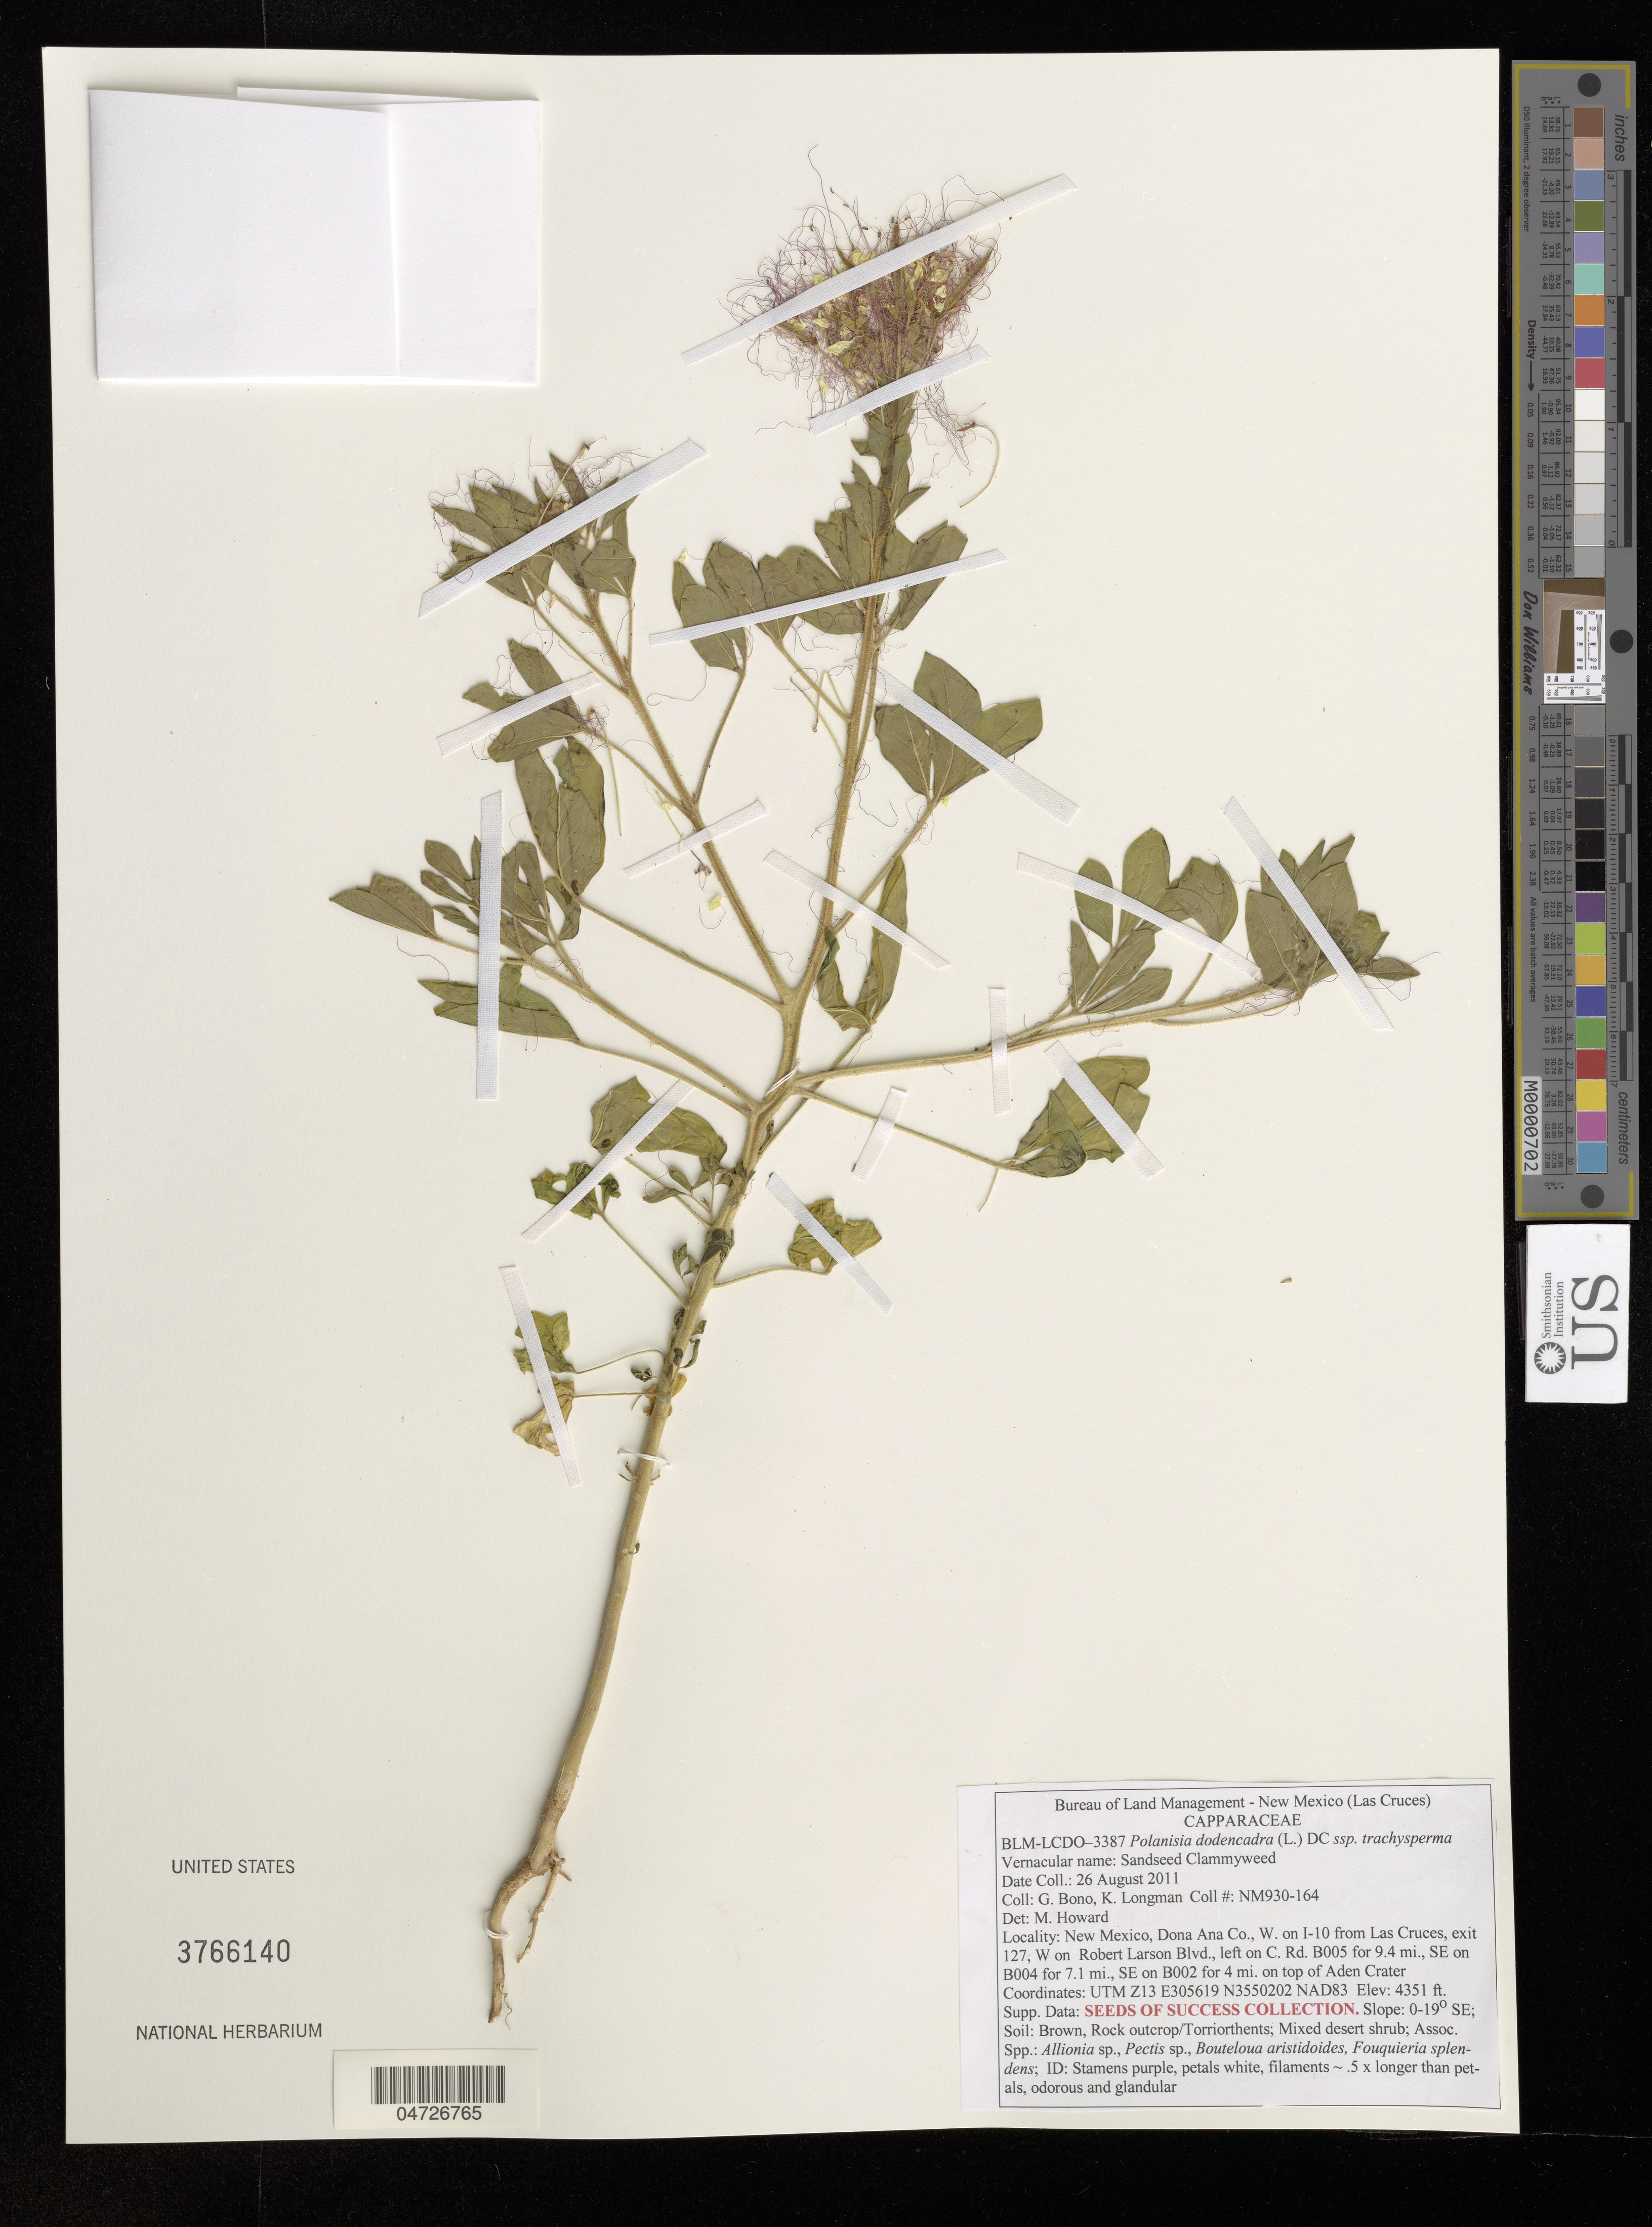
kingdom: Plantae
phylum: Tracheophyta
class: Magnoliopsida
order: Brassicales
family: Cleomaceae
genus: Polanisia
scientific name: Polanisia dodecandra subsp. trachysperma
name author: (Torr. & A. Gray) Iltis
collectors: G. Bono & K. Longman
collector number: NM930-164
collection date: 2011-08-26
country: United States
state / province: New Mexico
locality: (Las Cruces). Dona Ana Co., W. on I-10 from Las Cruces, exit 127, W on Robert Larson Blvd., left on C. Rd. B005 for 9.4 mi., SE on B004 for 7.1 mi., SE on B002 for 4 mi. on top of Aden Crater.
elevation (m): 1326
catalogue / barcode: US 3766140